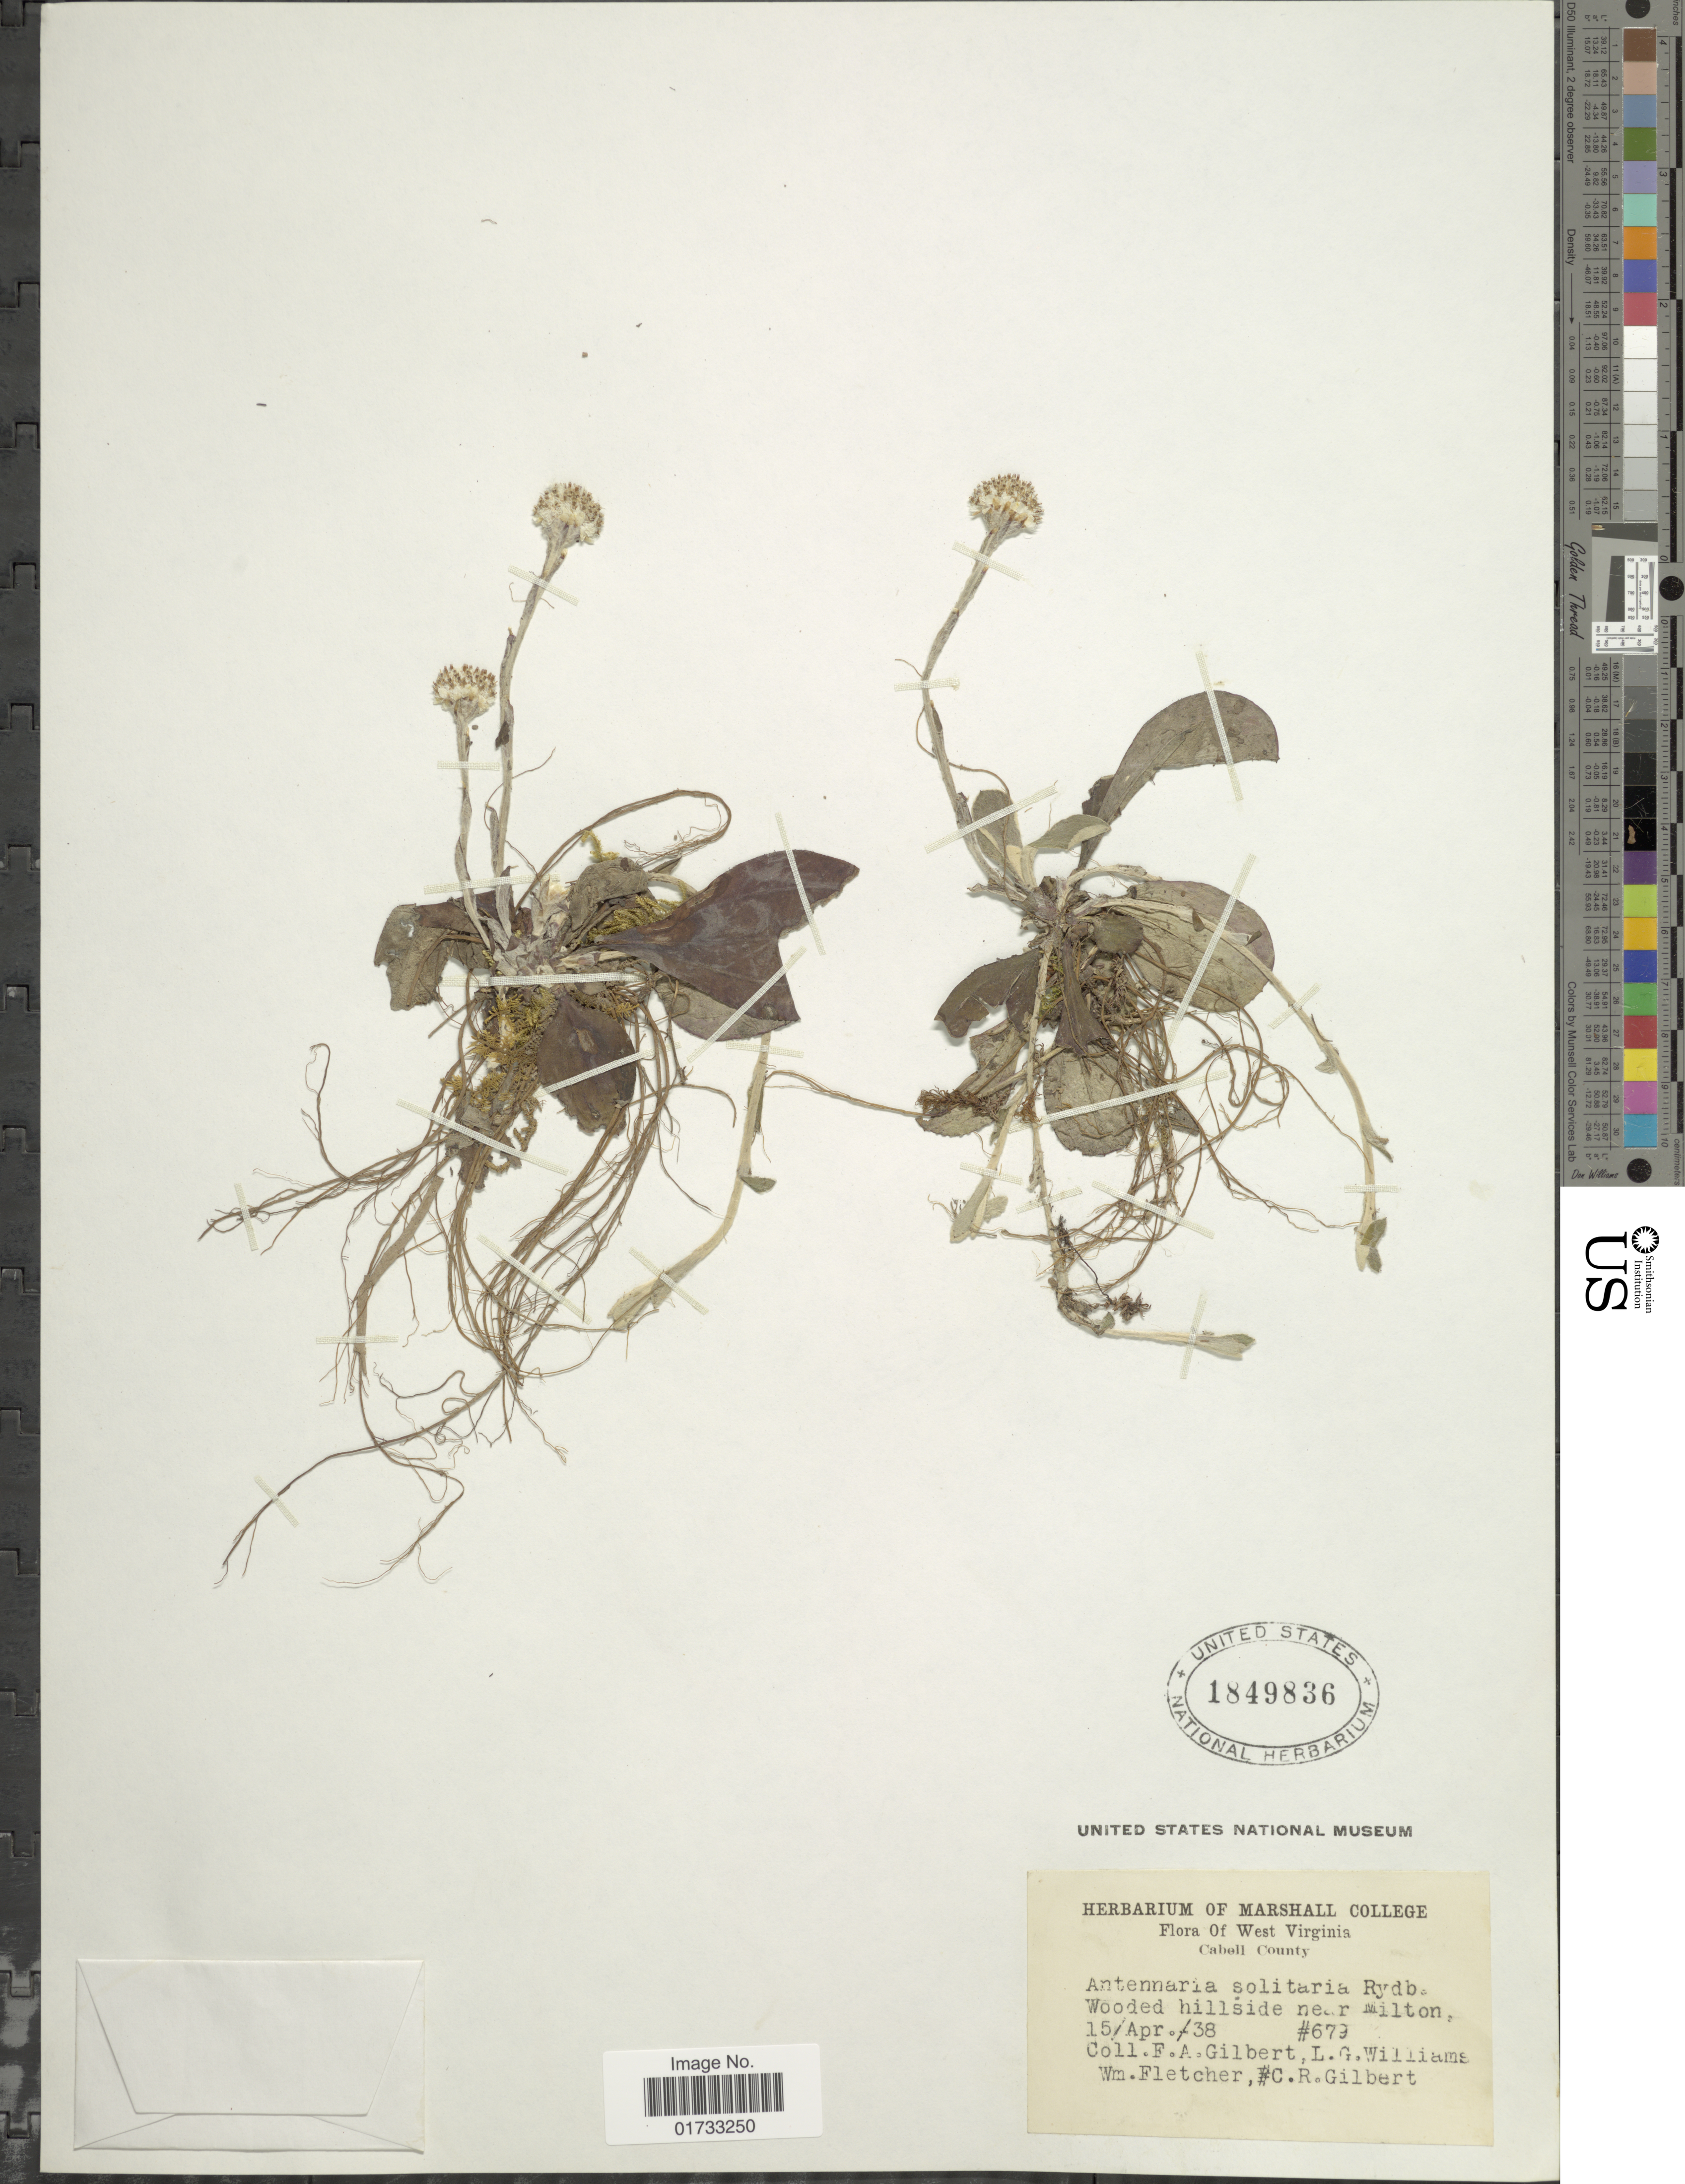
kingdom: Plantae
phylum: Tracheophyta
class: Magnoliopsida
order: Asterales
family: Asteraceae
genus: Antennaria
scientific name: Antennaria solitaria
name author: Rydb.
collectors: F. A. Gilbert, L. G. Williams & W. Fletcher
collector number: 679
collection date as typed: Transcribed d/m/y: 15/4/38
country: United States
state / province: West Virginia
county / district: Cabell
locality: Cabell County, wooded hillside near Milton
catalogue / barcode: US 1849836